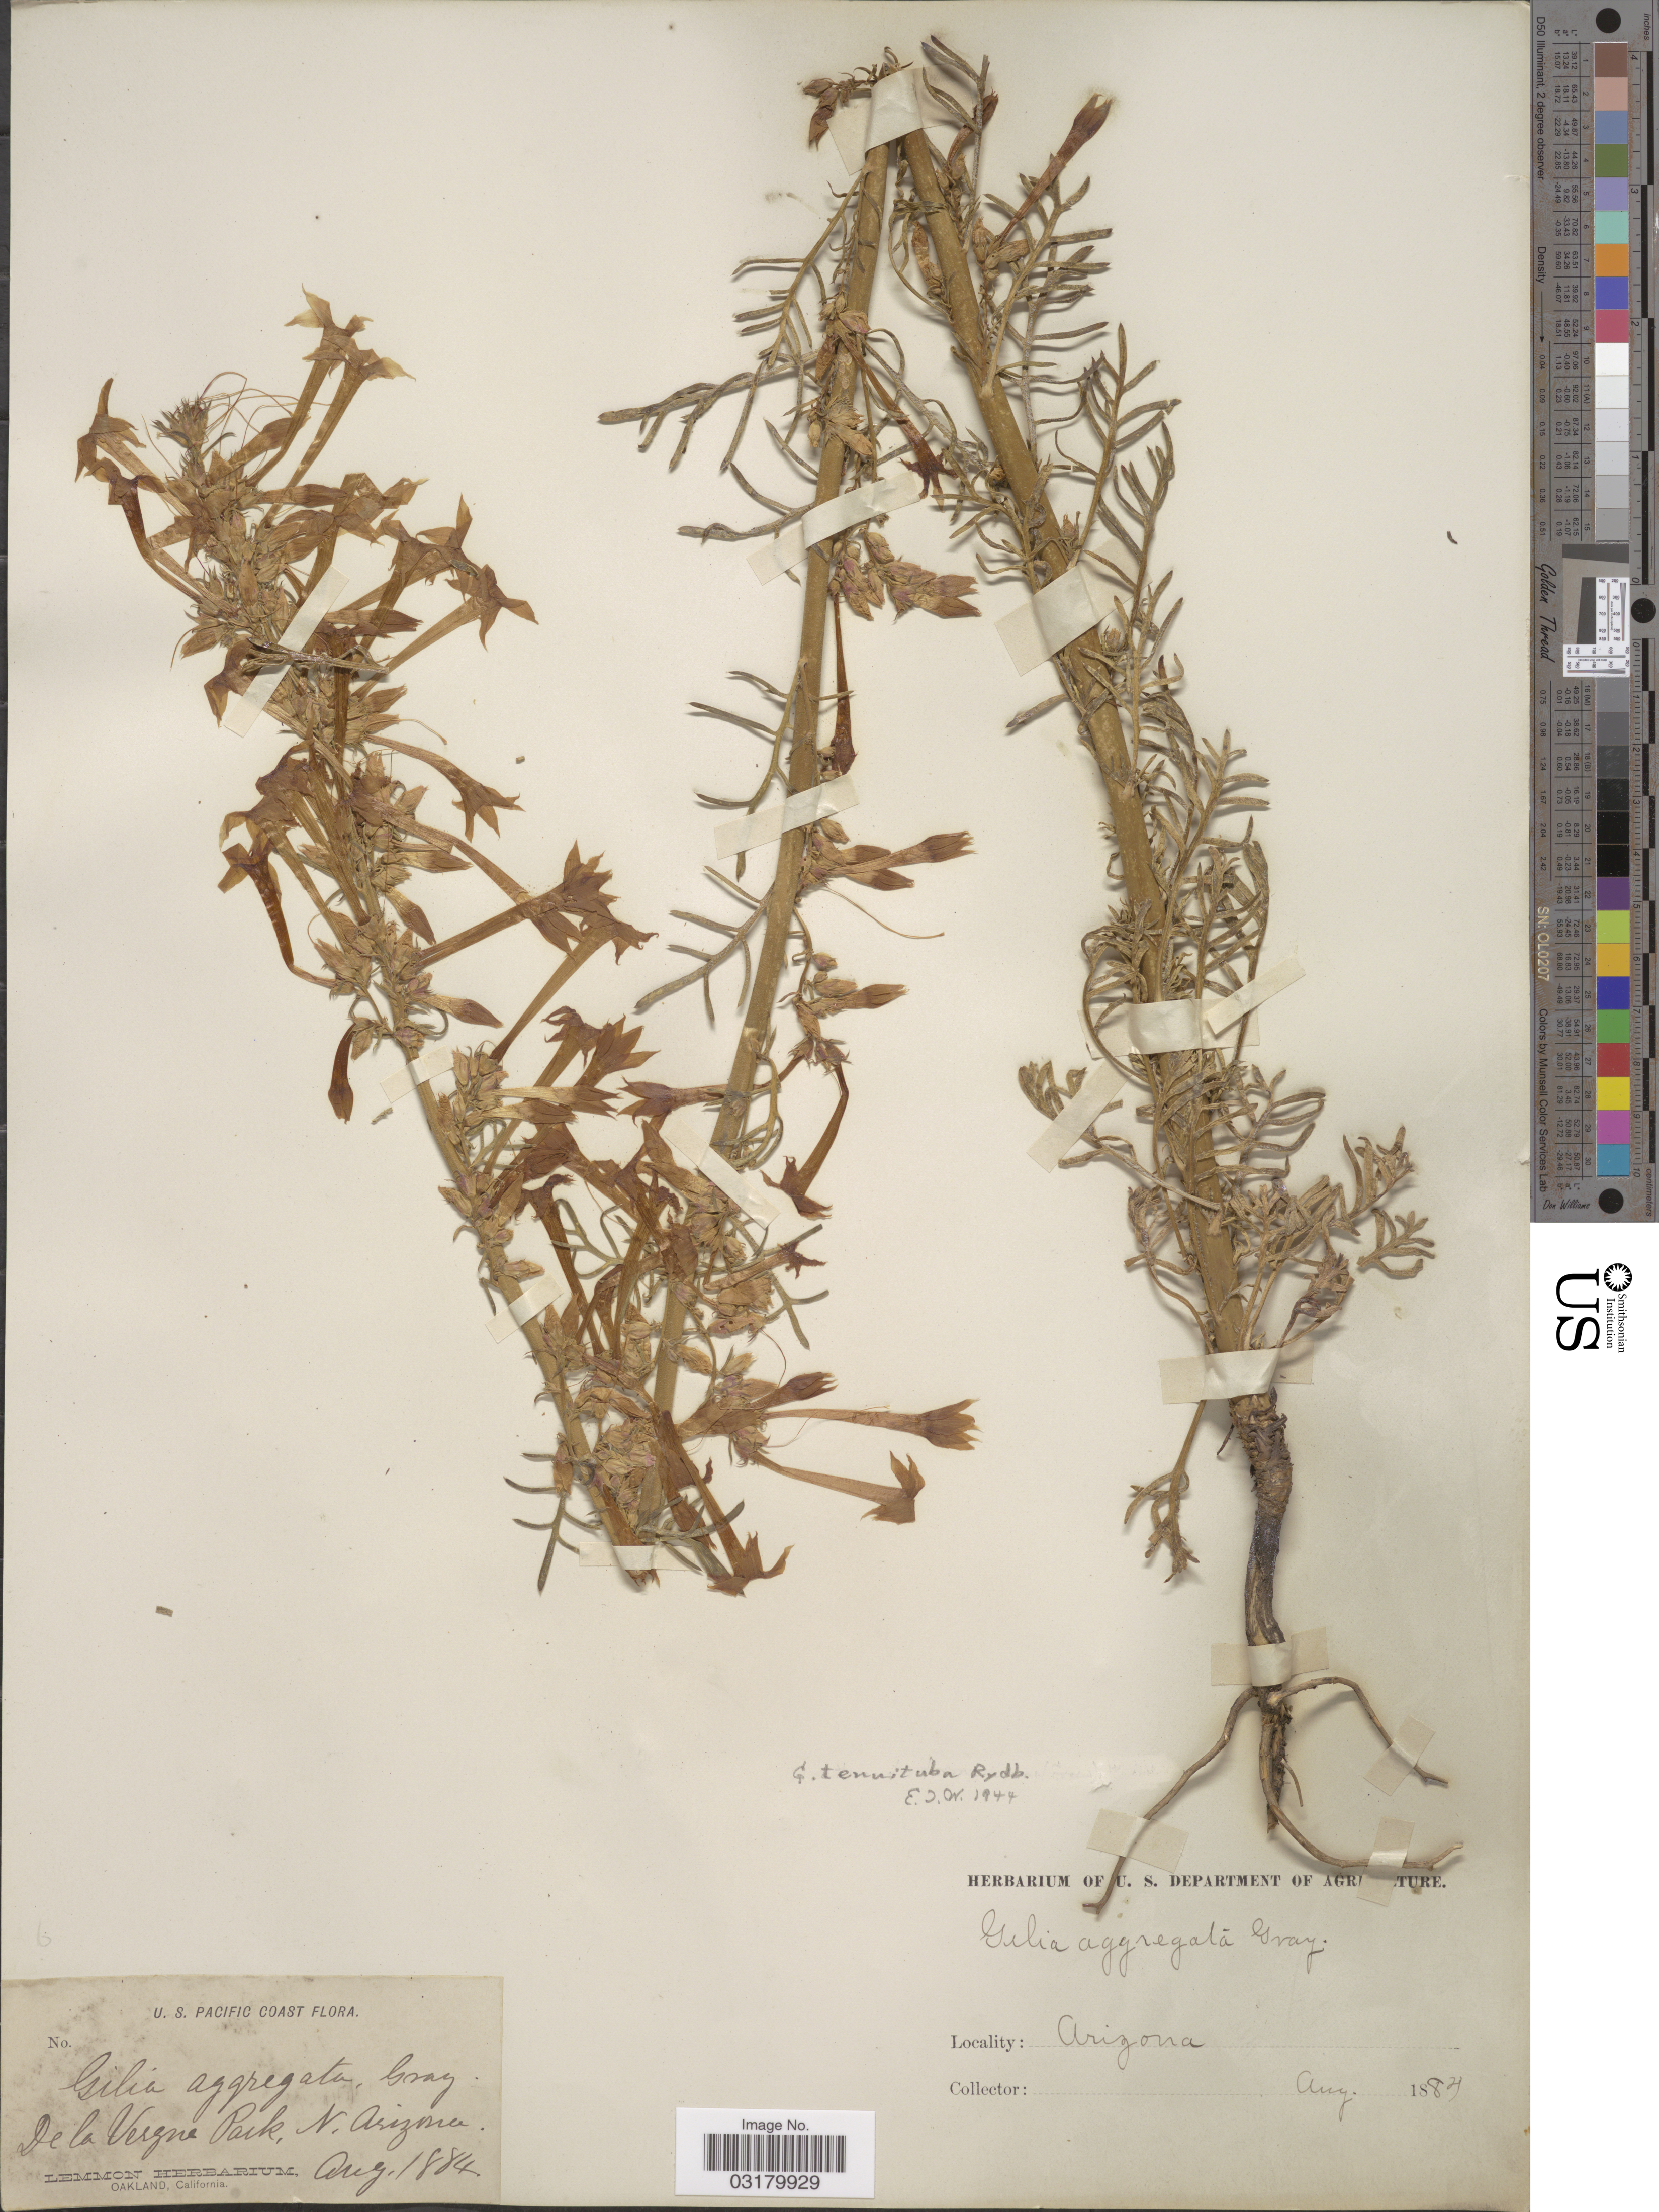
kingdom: Plantae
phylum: Tracheophyta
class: Magnoliopsida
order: Ericales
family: Polemoniaceae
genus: Ipomopsis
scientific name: Ipomopsis tenuituba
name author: (Rydb.) V.E. Grant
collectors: ex herb. Lemmon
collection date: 1884-08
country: United States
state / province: Arizona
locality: U.S. Pacific Coast. De la Vergne Park, N. Arizona.